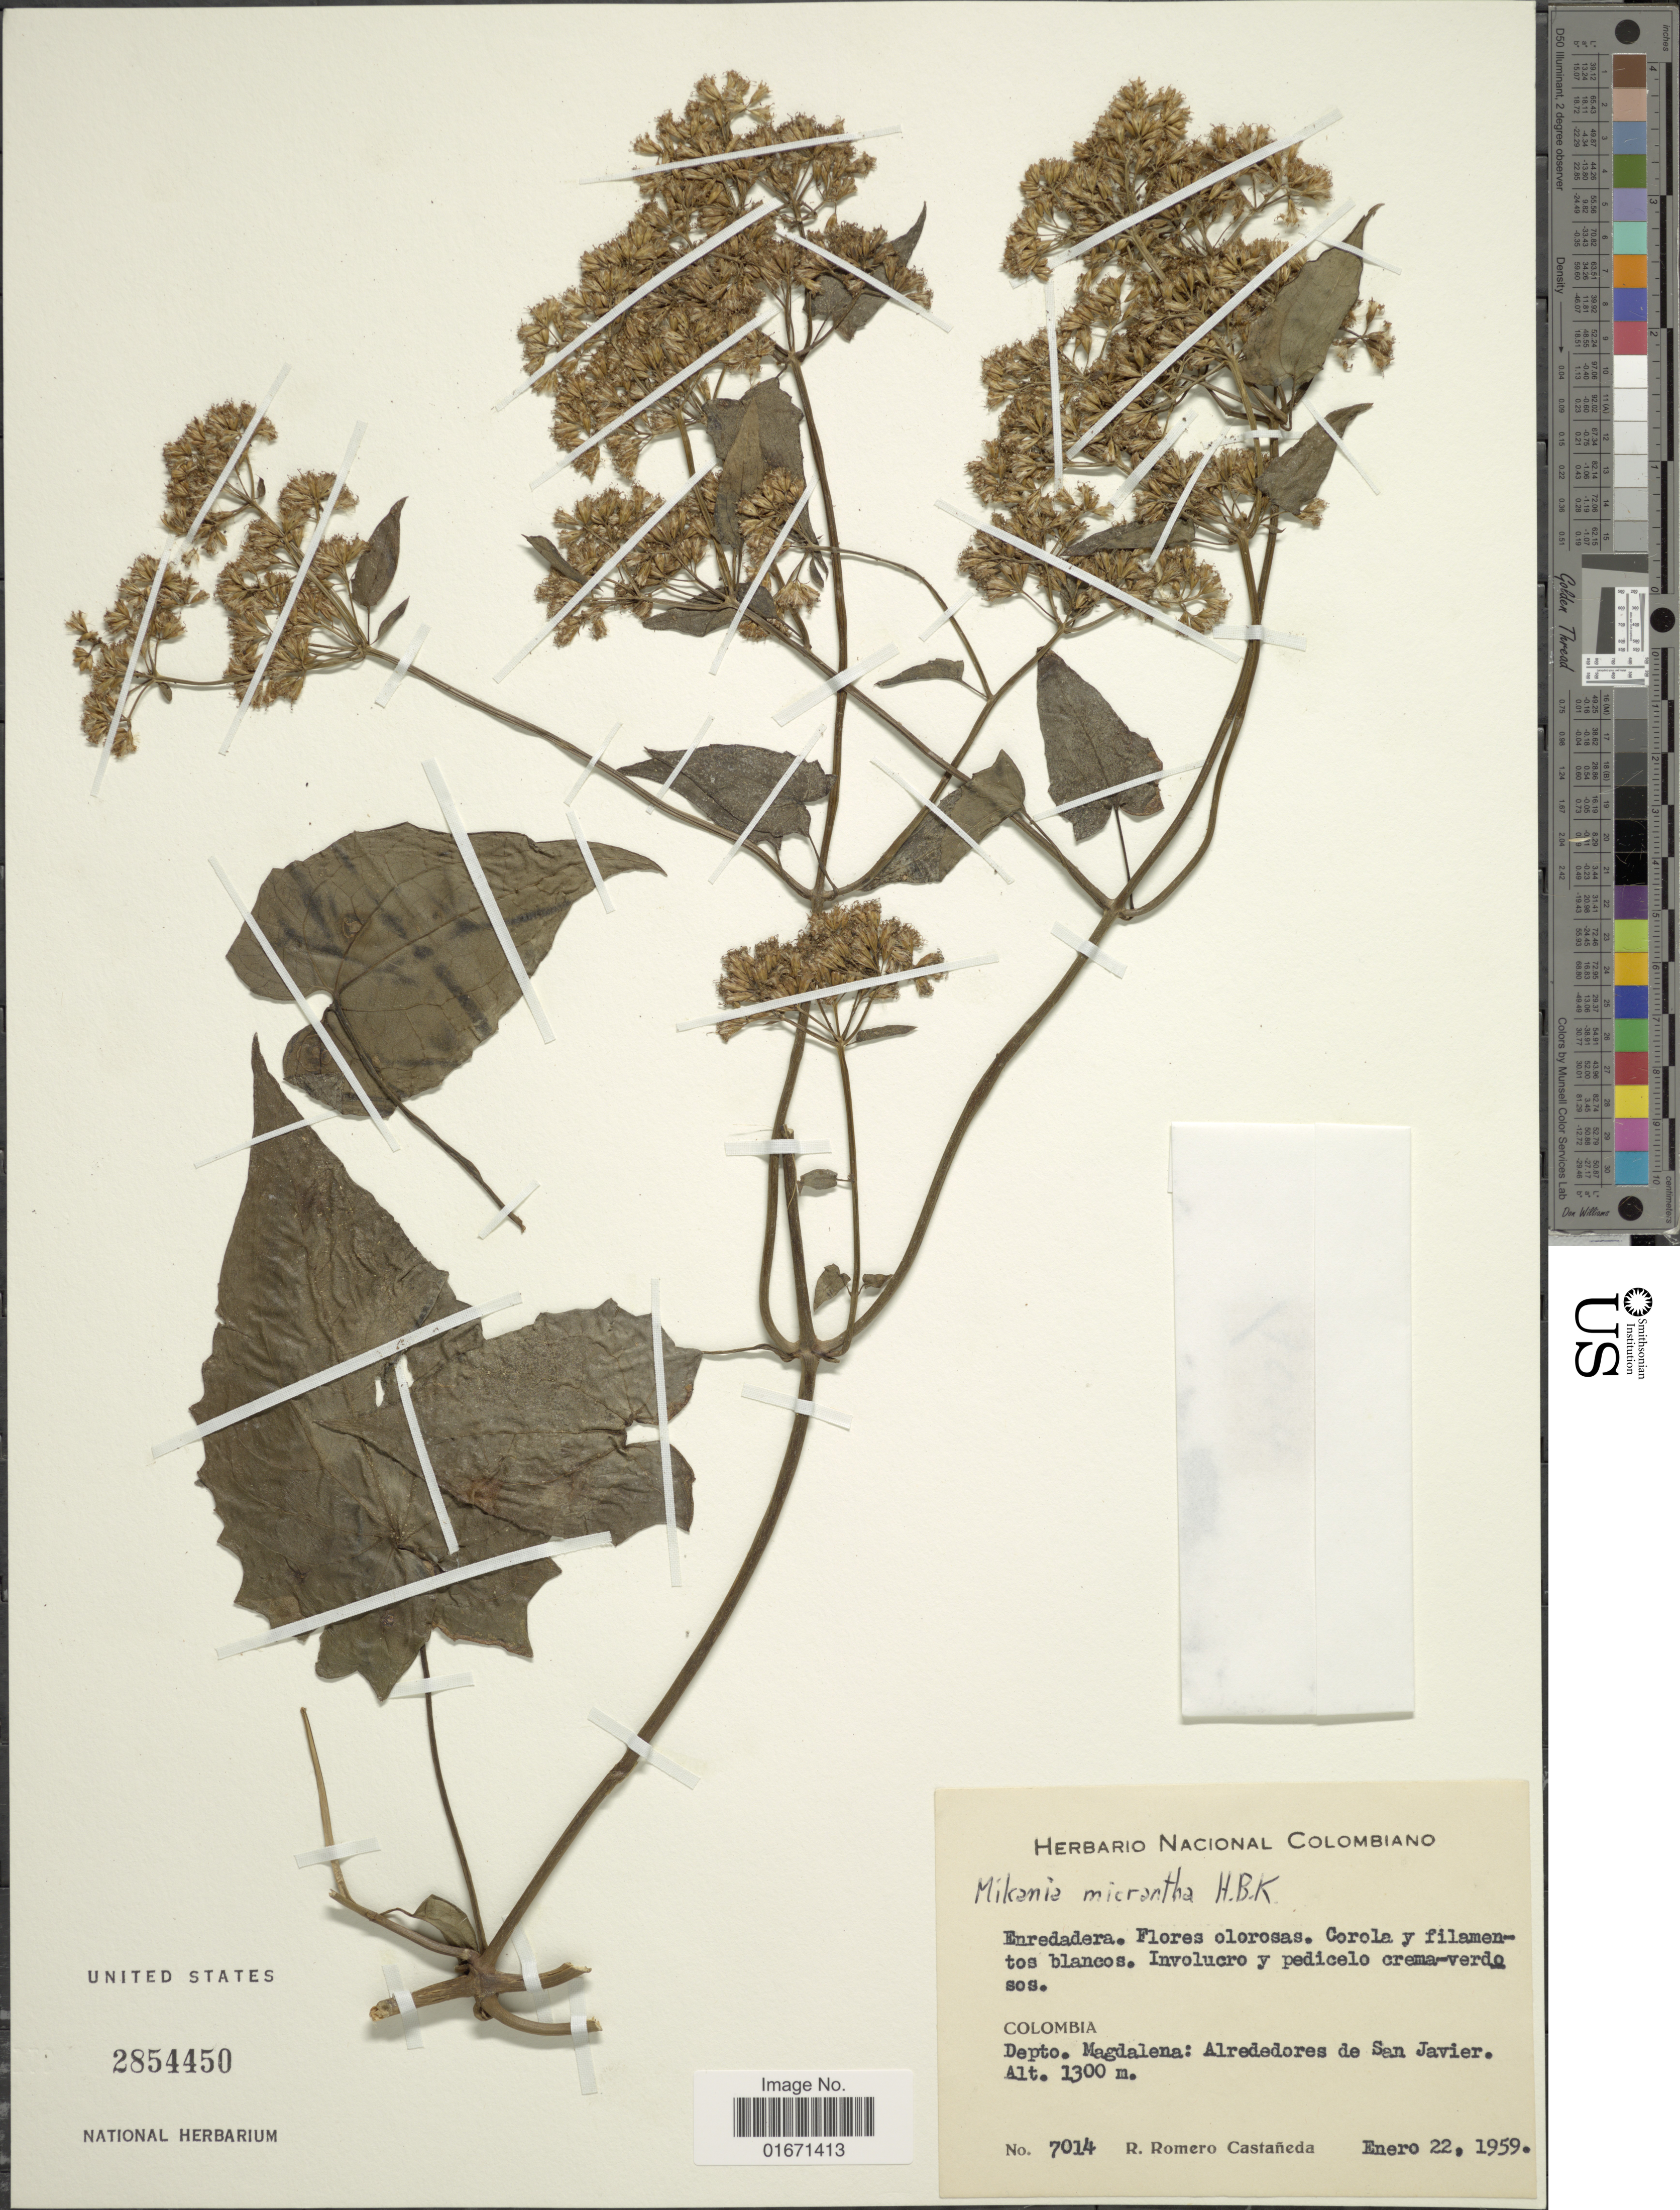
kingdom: Plantae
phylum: Tracheophyta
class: Magnoliopsida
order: Asterales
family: Asteraceae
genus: Mikania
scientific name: Mikania micrantha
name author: Kunth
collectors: R. Romero Castañeda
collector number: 7014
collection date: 1959-01-22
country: Colombia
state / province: Magdalena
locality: Depto. Magdalena: Alrededores de San Javier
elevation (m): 1300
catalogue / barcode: US 2854450